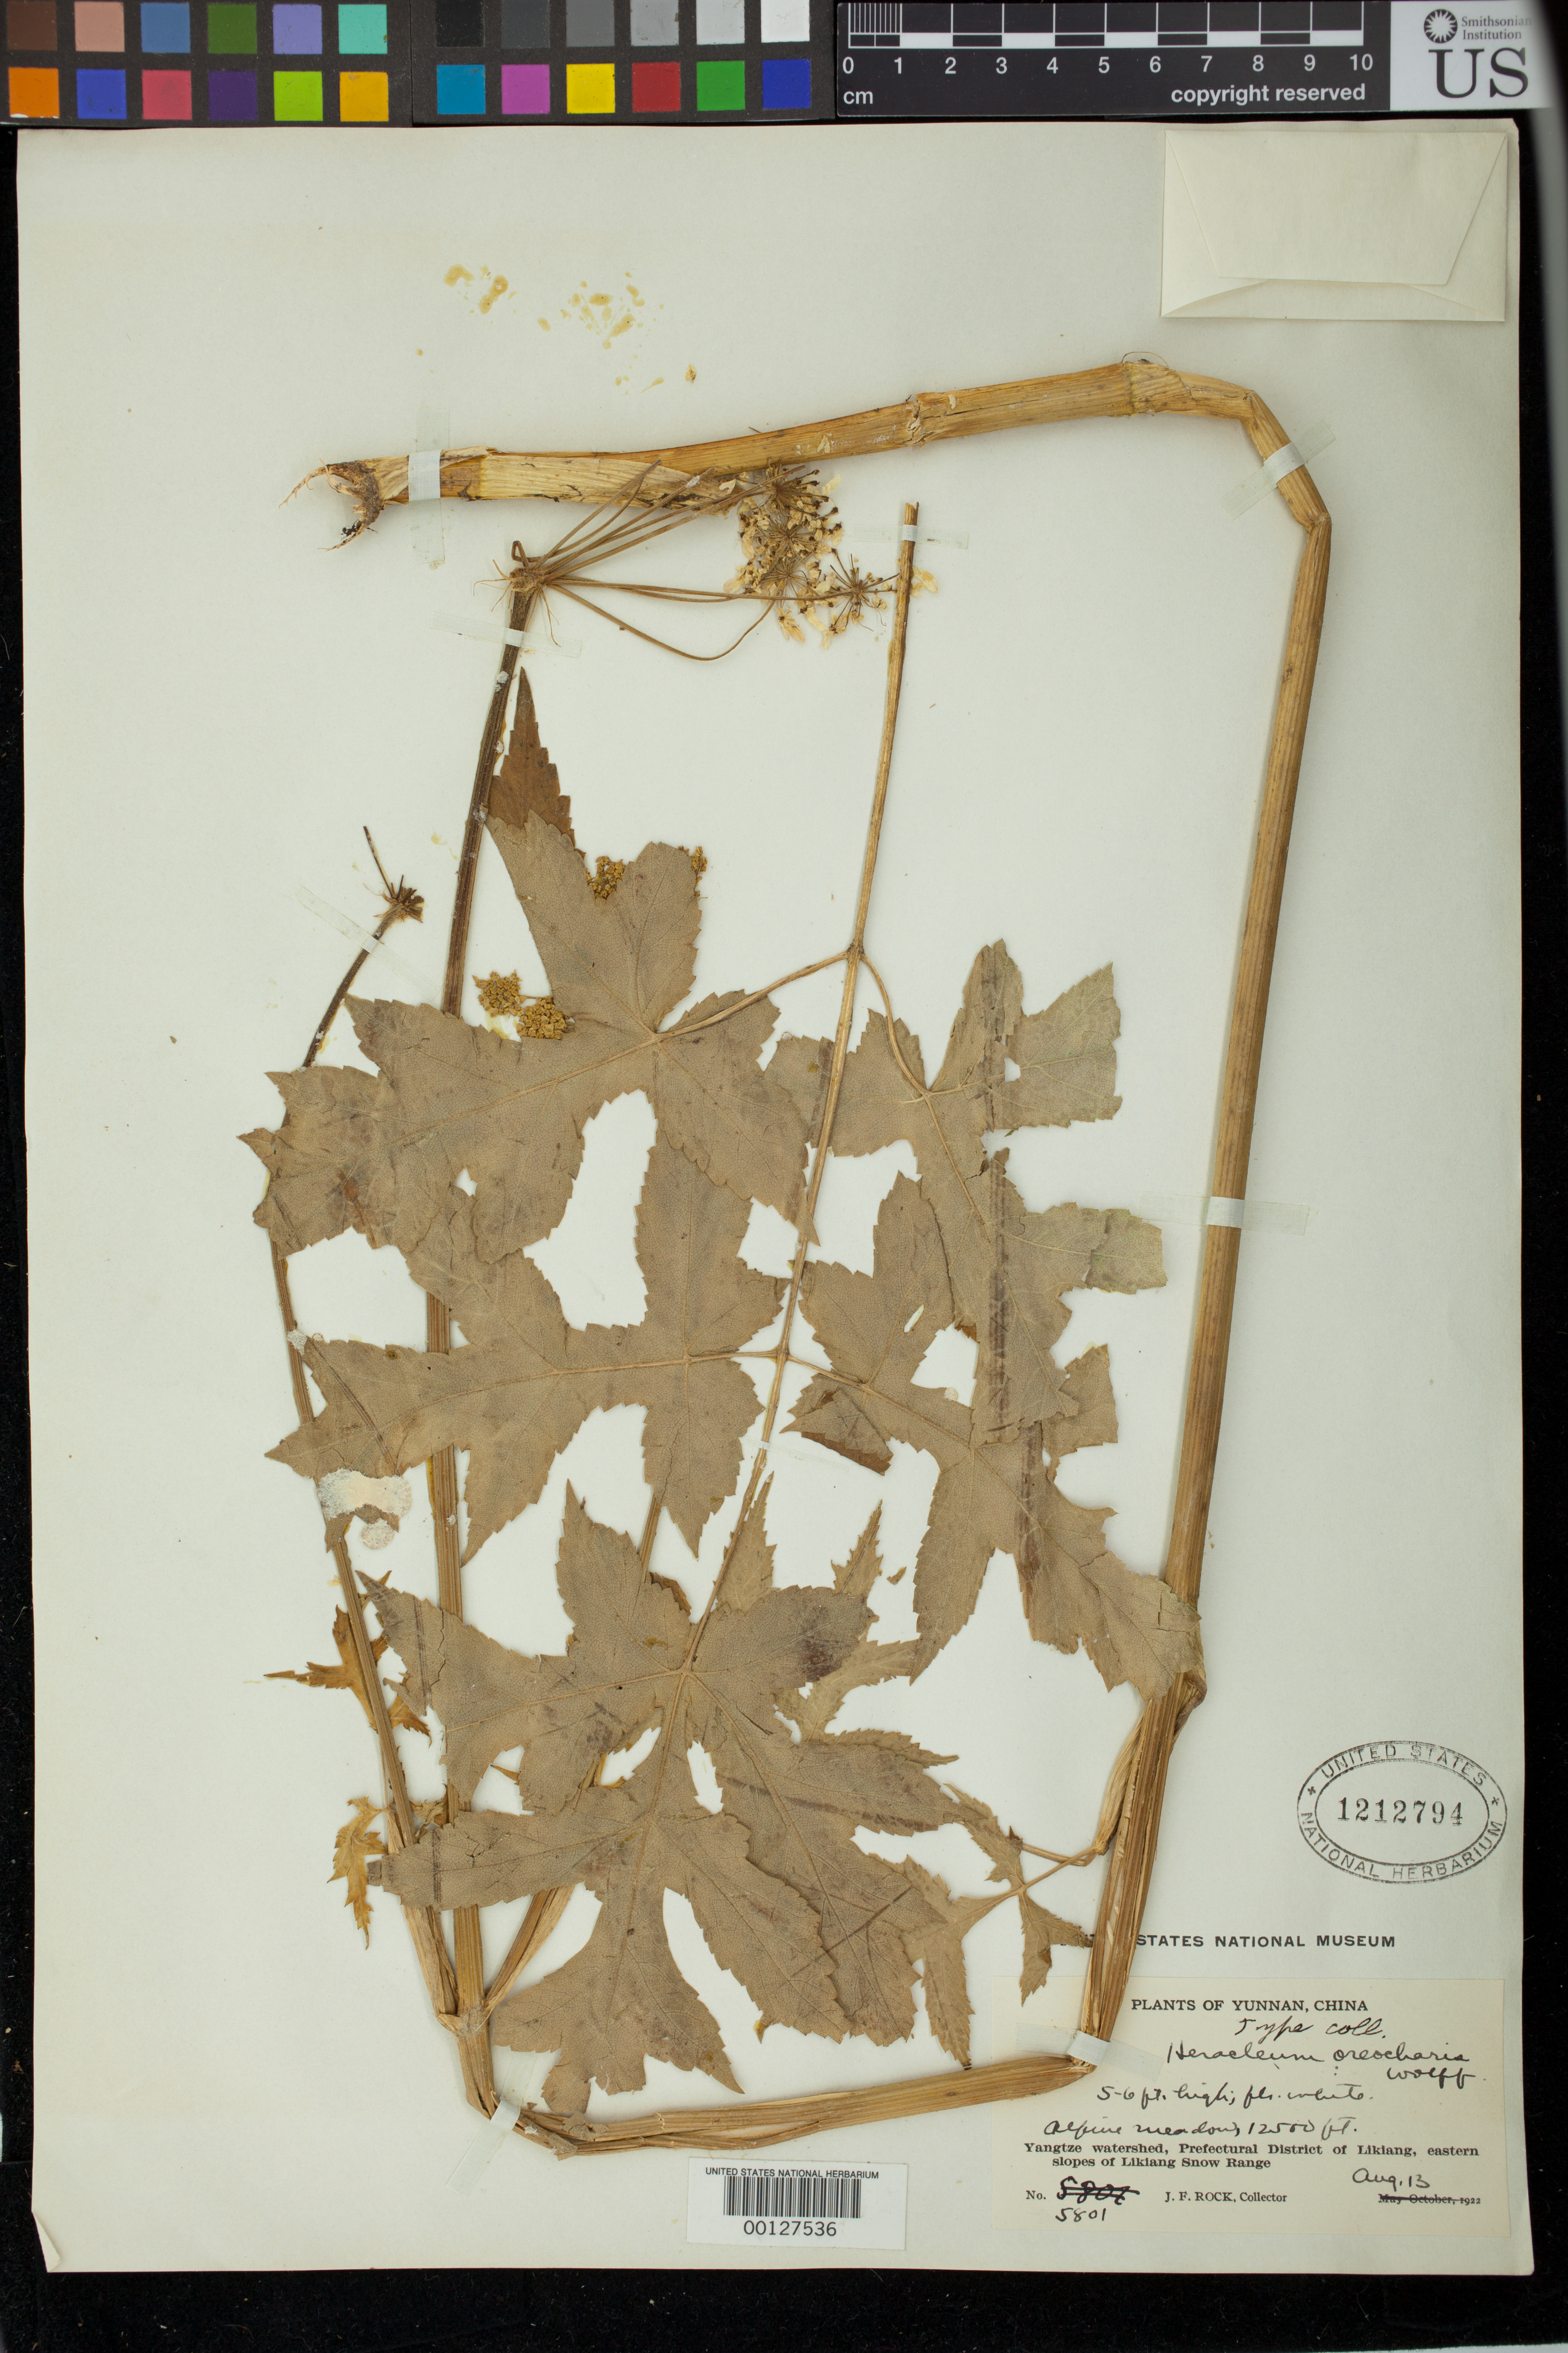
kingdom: Plantae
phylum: Tracheophyta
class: Magnoliopsida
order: Apiales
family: Apiaceae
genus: Heracleum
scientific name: Heracleum oreocharis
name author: H. Wolff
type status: Type Collection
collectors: J. F. Rock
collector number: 5801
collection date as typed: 13 Aug 1922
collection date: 1922-08-13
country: China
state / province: Yunnan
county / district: Likiang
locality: Yangtze watershed, eastern slopes of Likiang snow range.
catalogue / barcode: US 1212794